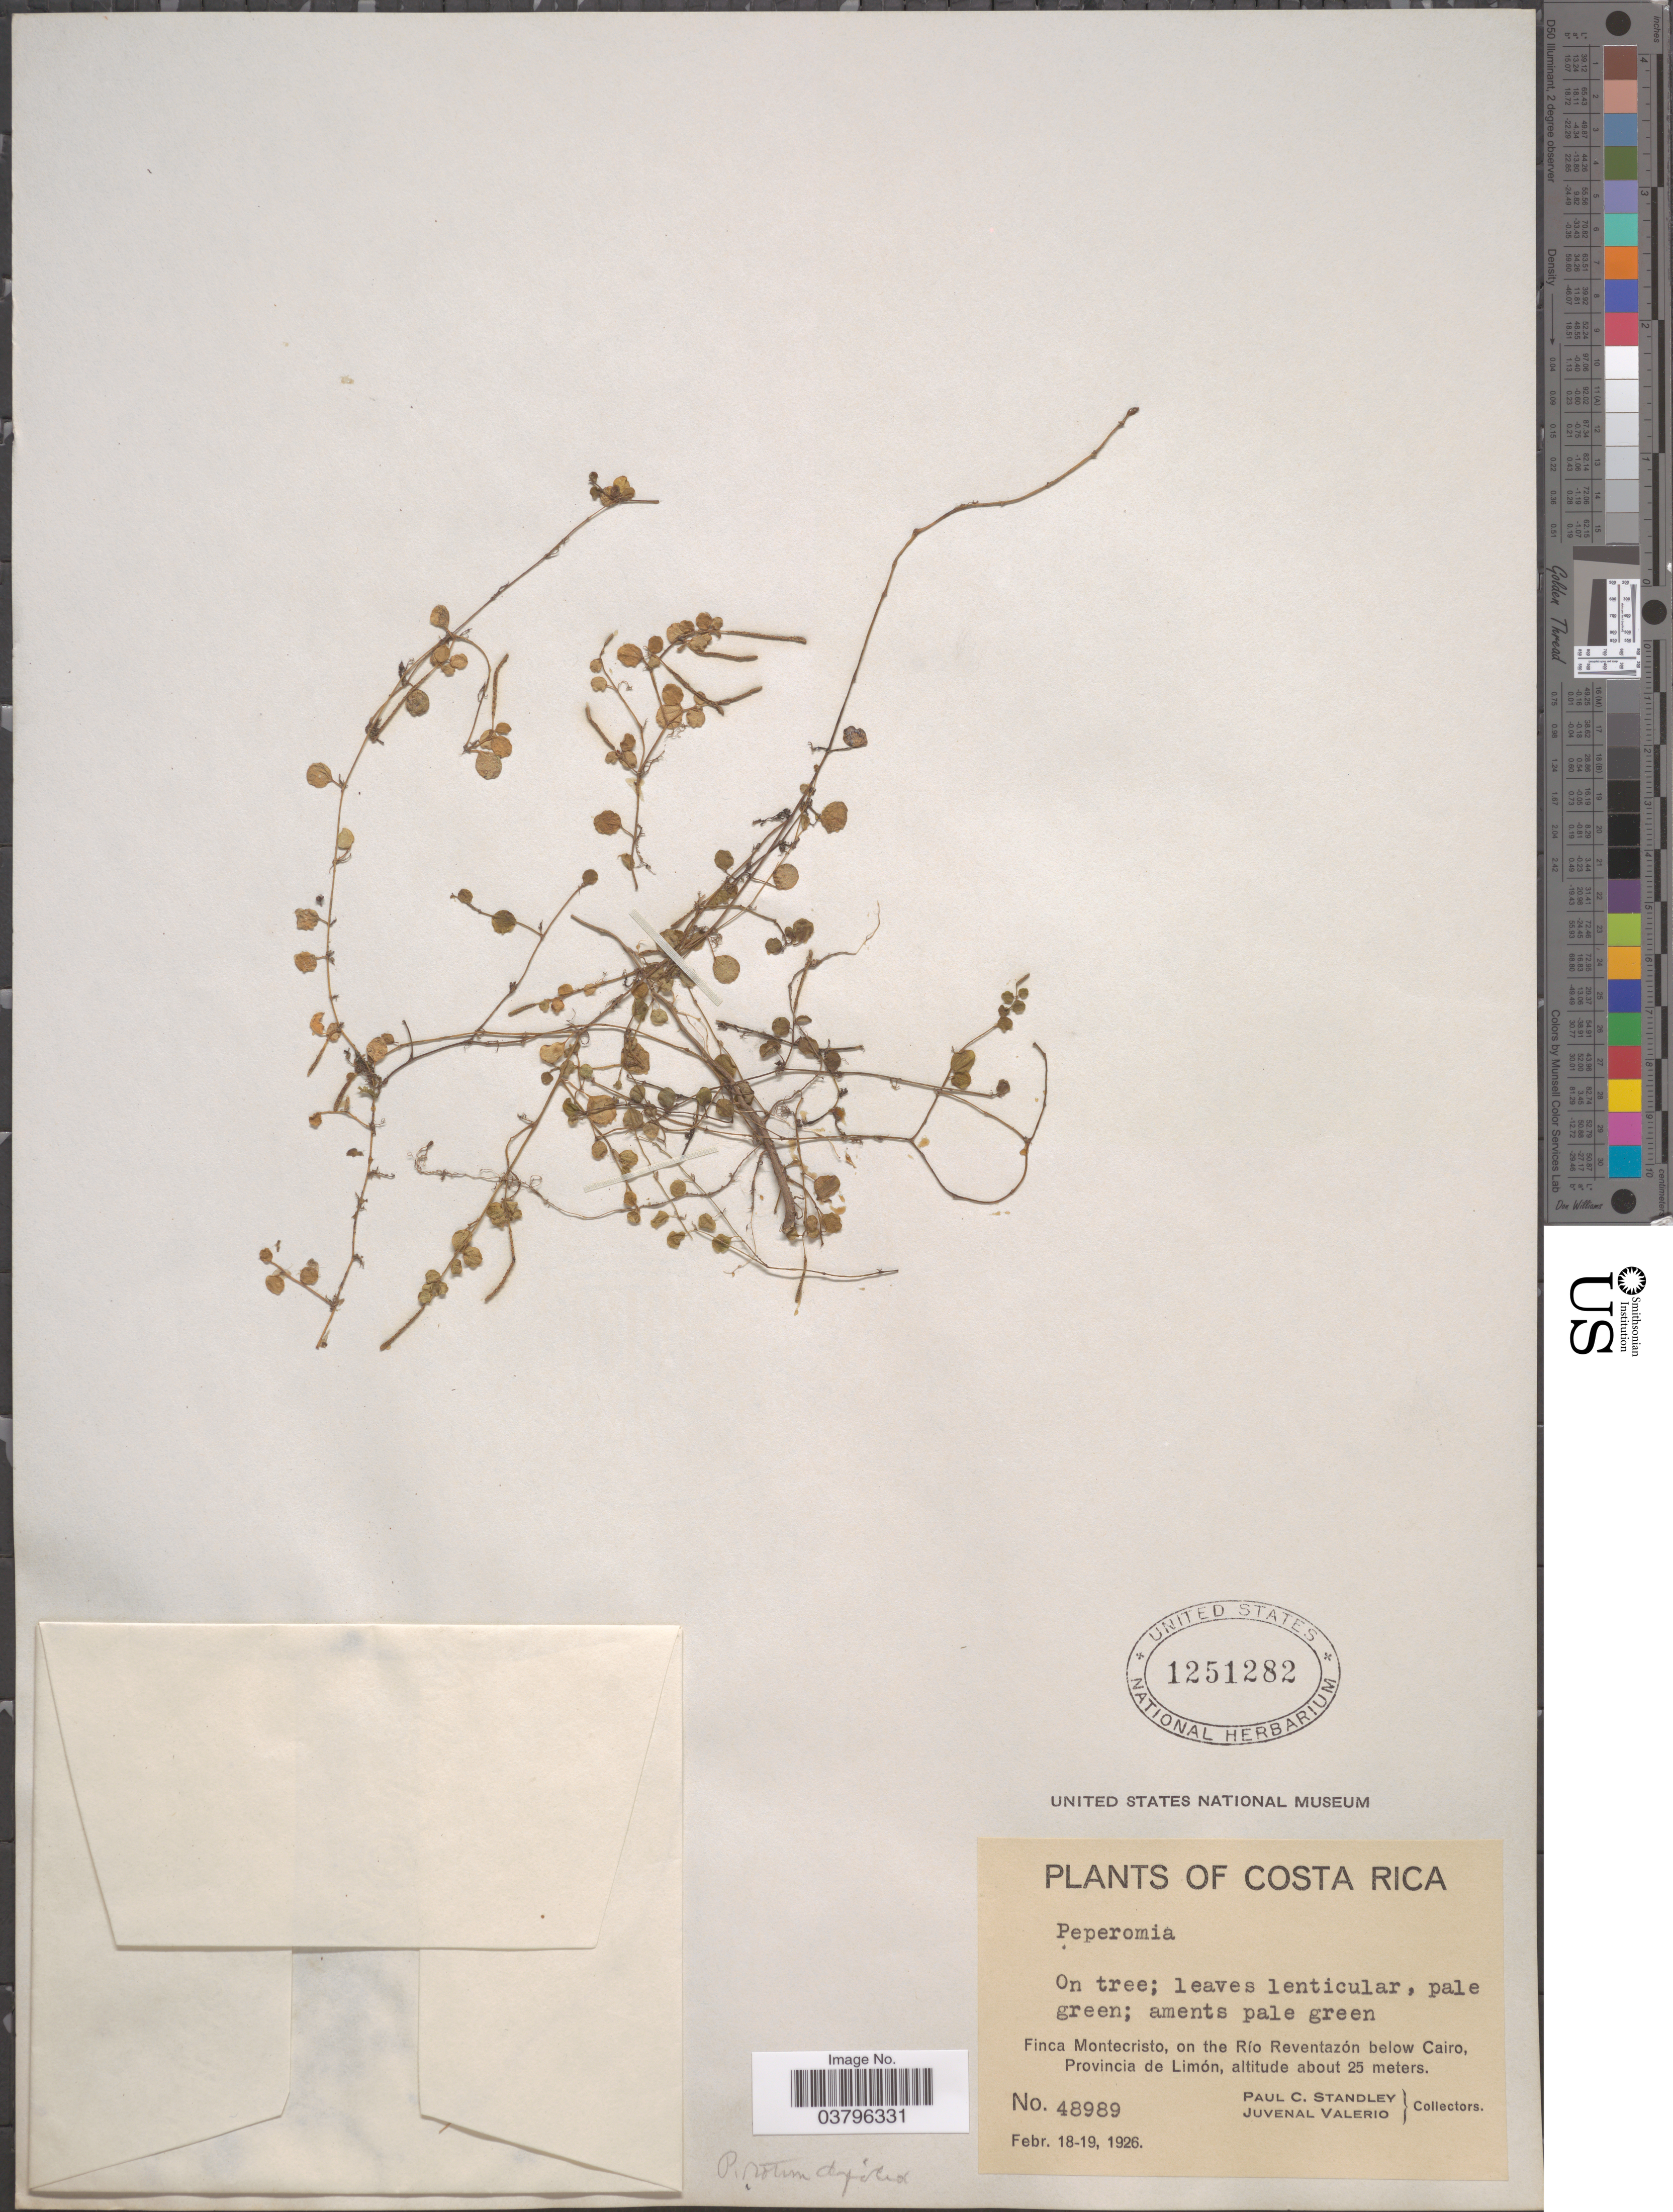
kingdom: Plantae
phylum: Tracheophyta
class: Magnoliopsida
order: Piperales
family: Piperaceae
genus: Peperomia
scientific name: Peperomia rotundifolia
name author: (L.) Kunth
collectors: P. C. Standley & J. Valerio R.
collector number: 48989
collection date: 1926-02-18/1926-02-19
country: Costa Rica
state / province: Limón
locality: Finca Montecristo, on the Río Reventazón below Cairo.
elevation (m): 25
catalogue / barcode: US 1251282